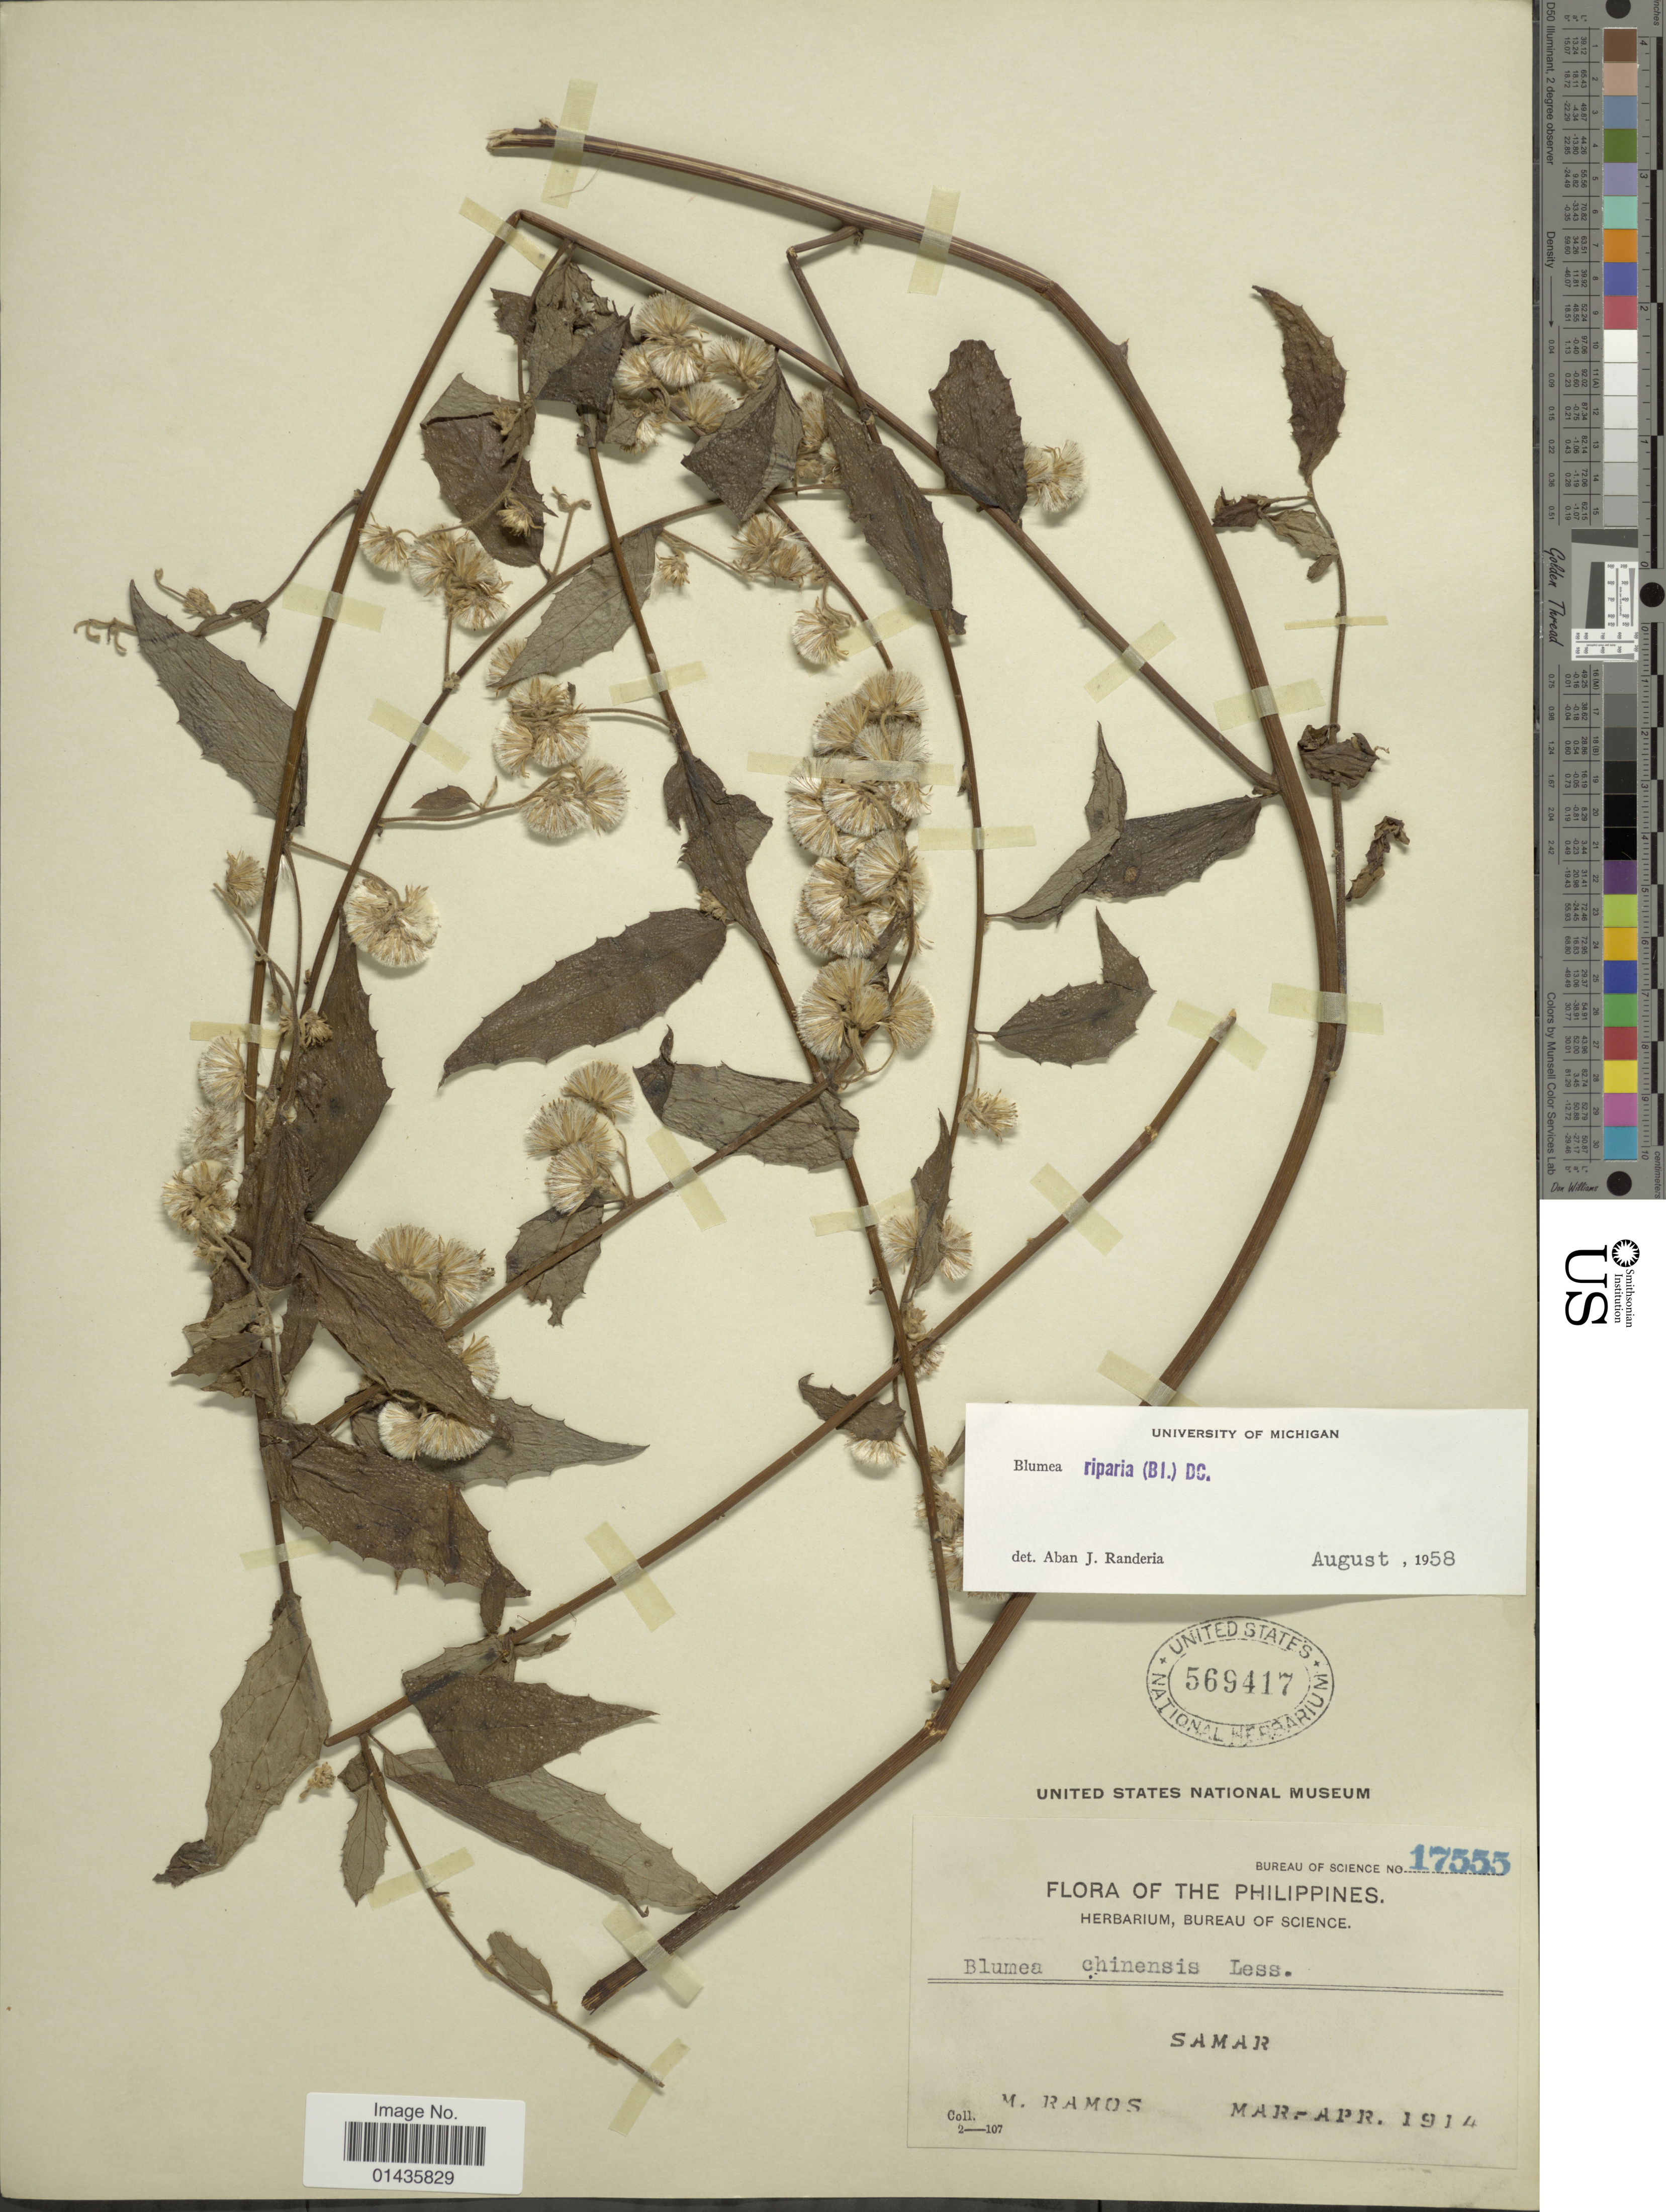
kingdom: Plantae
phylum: Tracheophyta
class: Magnoliopsida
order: Asterales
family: Asteraceae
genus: Blumea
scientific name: Blumea riparia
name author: (Blume) DC.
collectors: M. Ramos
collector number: Bureau of Science 17555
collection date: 1914-03/1914-04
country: Philippines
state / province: Eastern Visayas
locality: Samar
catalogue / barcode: US 569417